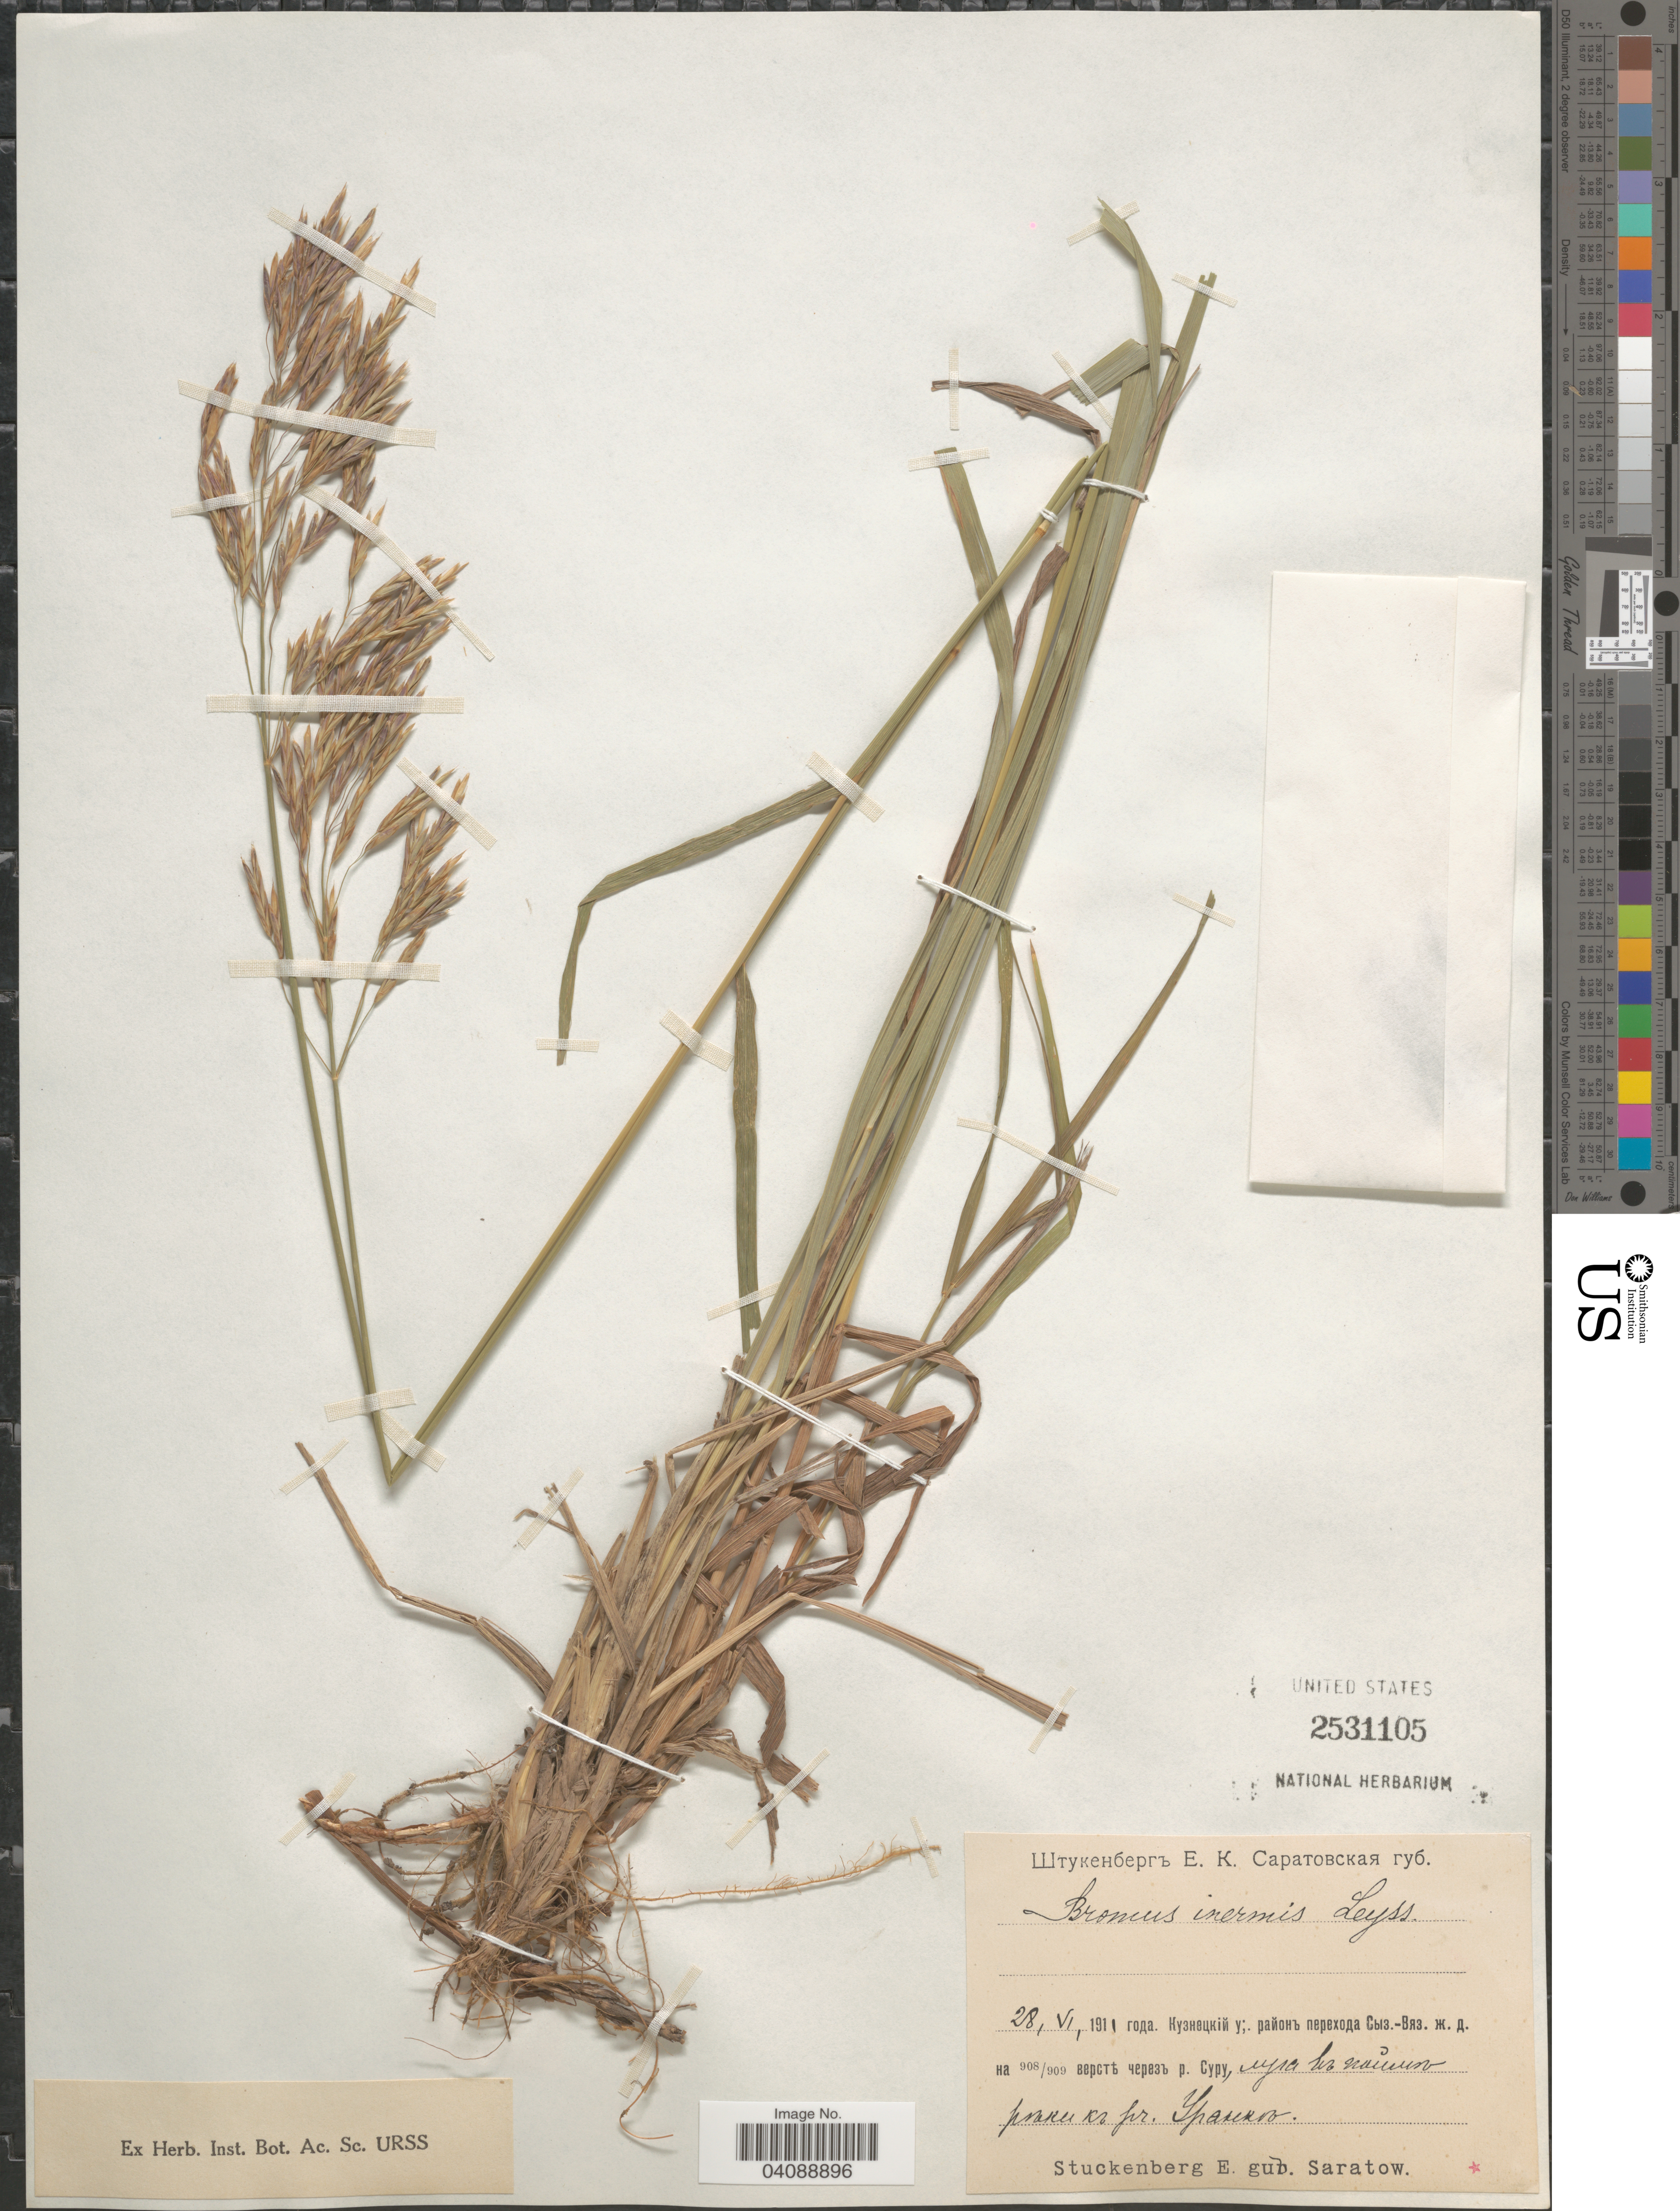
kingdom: Plantae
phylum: Tracheophyta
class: Liliopsida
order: Poales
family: Poaceae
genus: Bromus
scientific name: Bromus inermis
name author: Leyss.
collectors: E. Stuckenberg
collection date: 1911-06-28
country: Russian Federation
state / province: Penza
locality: Saratov Gub. River Sura near Uranka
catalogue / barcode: US 2531105